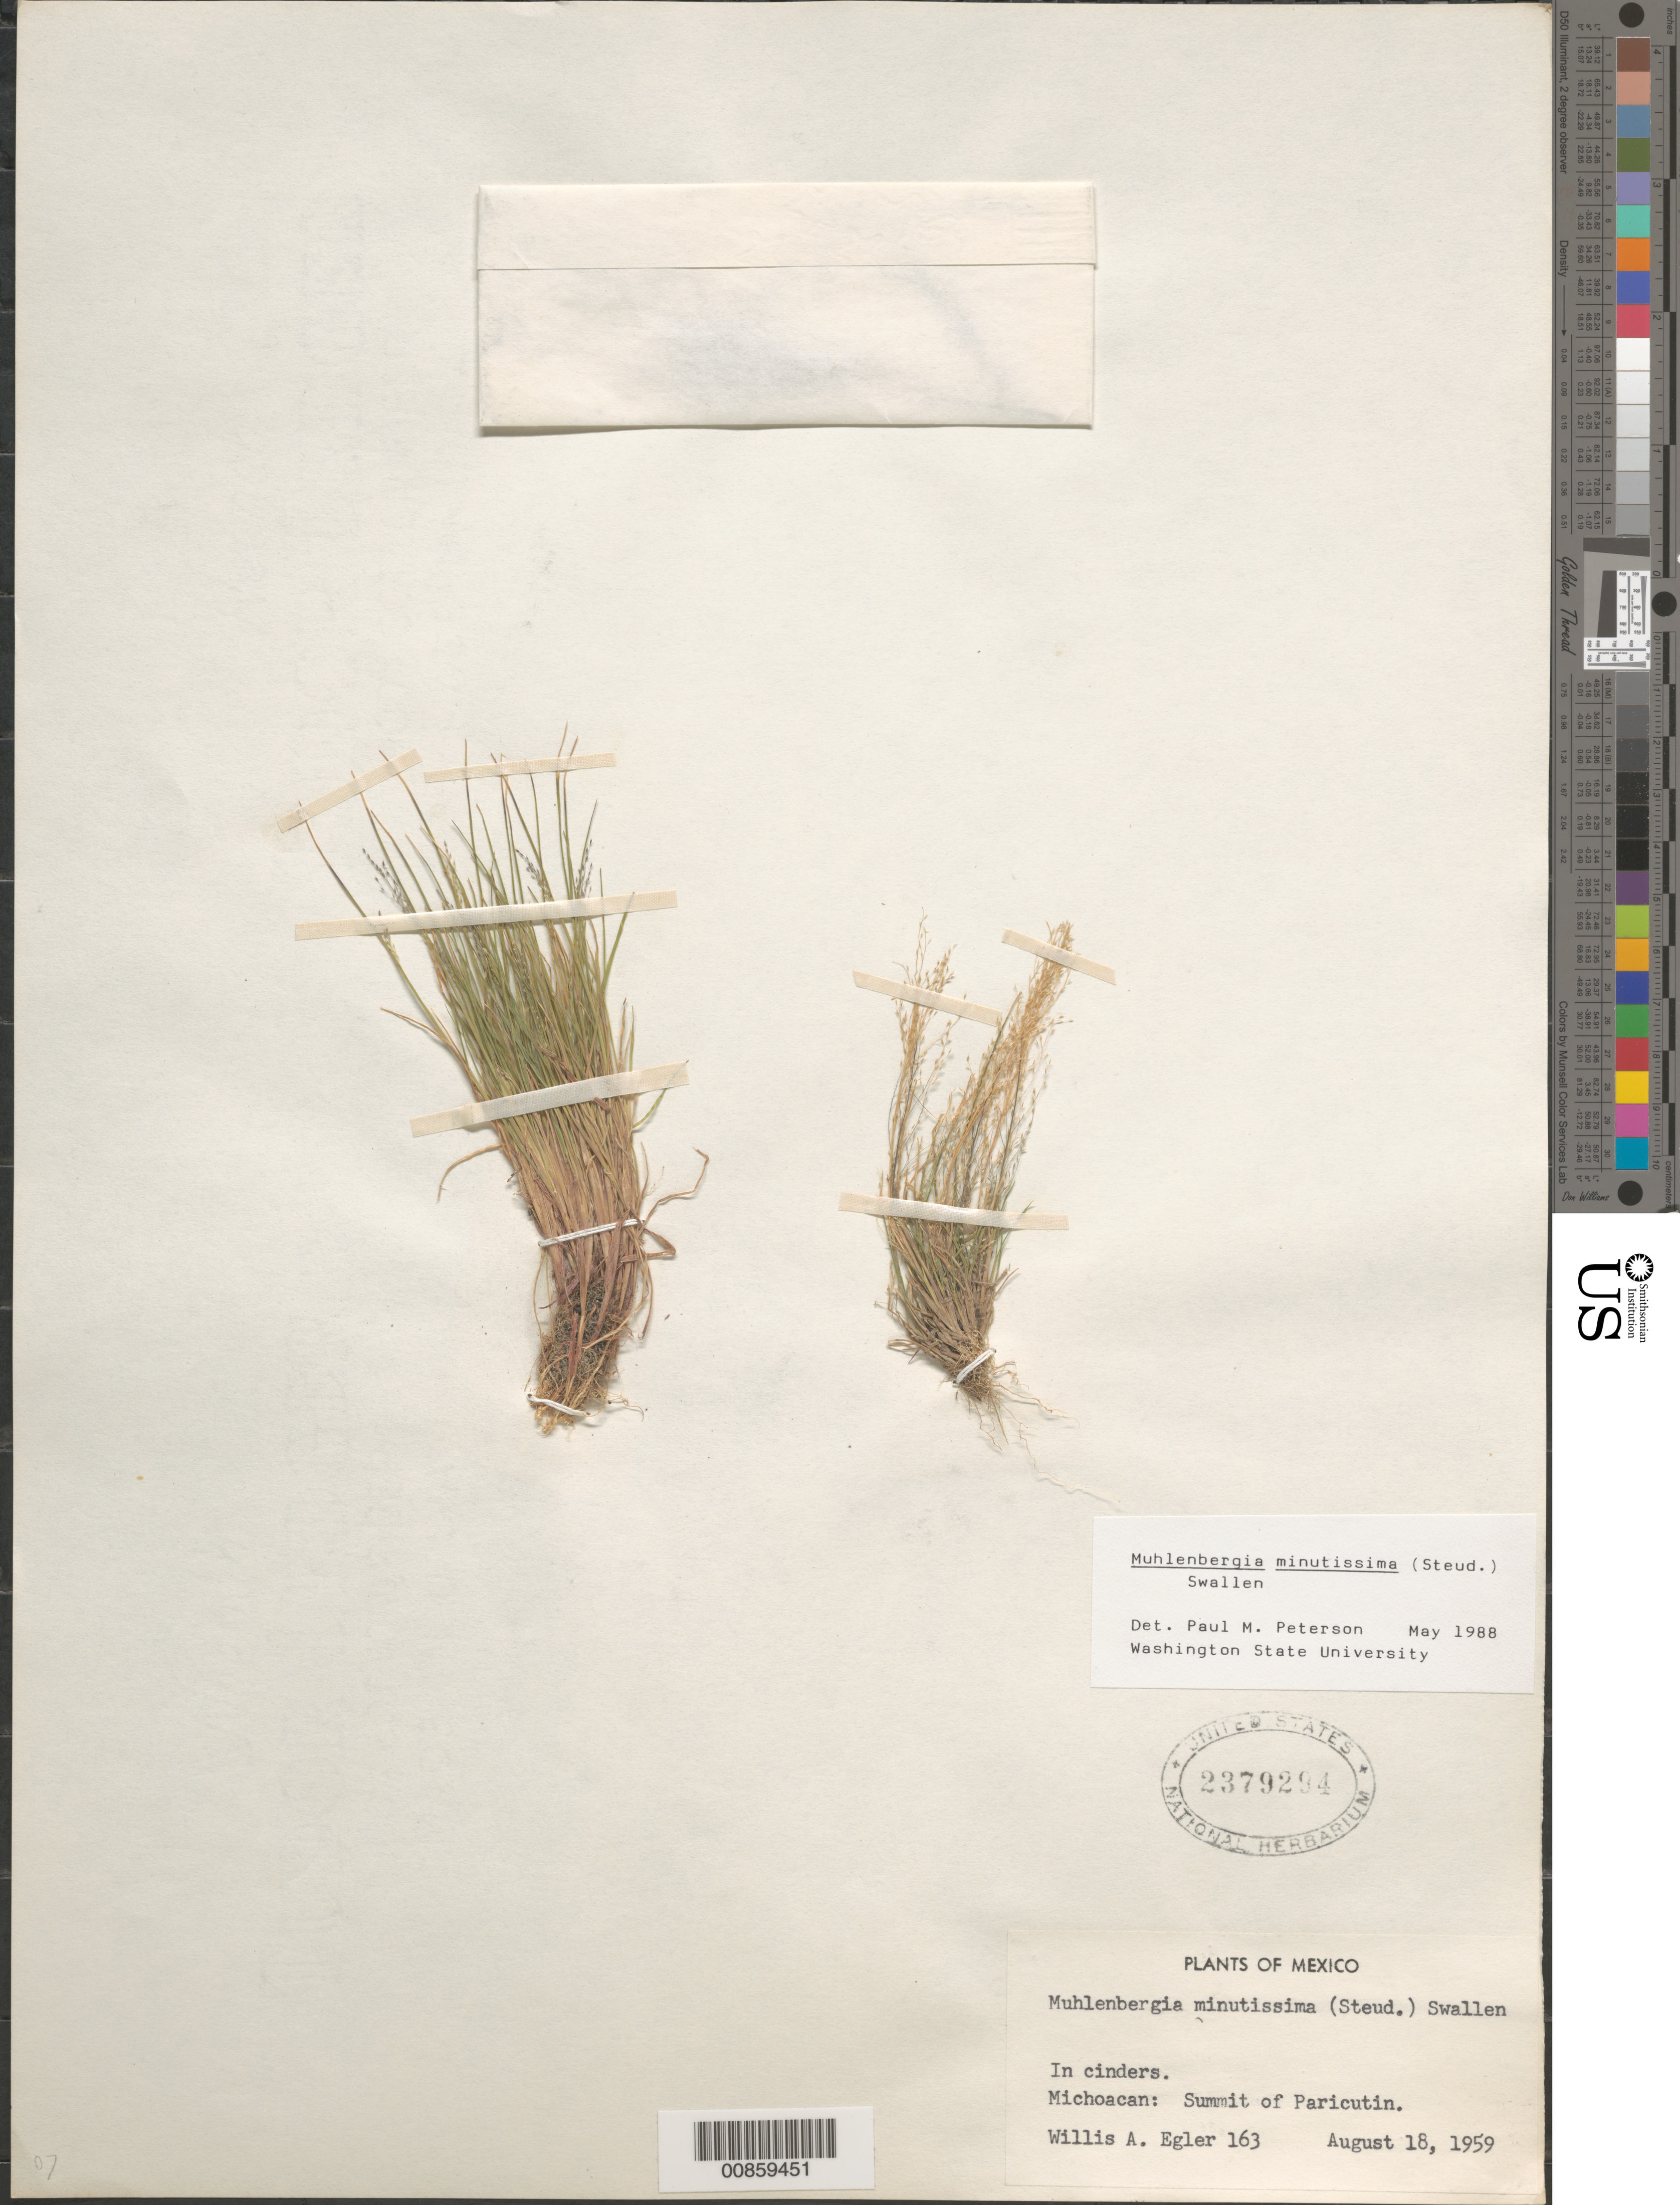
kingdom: Plantae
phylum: Tracheophyta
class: Liliopsida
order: Poales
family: Poaceae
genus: Muhlenbergia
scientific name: Muhlenbergia minutissima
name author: (Steud.) Swallen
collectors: W. A. Egler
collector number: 163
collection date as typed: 18 Aug 1959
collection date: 1959-08-18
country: Mexico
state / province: Michoacán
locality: Summit of Paricutin, Mich.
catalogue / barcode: US 2379294